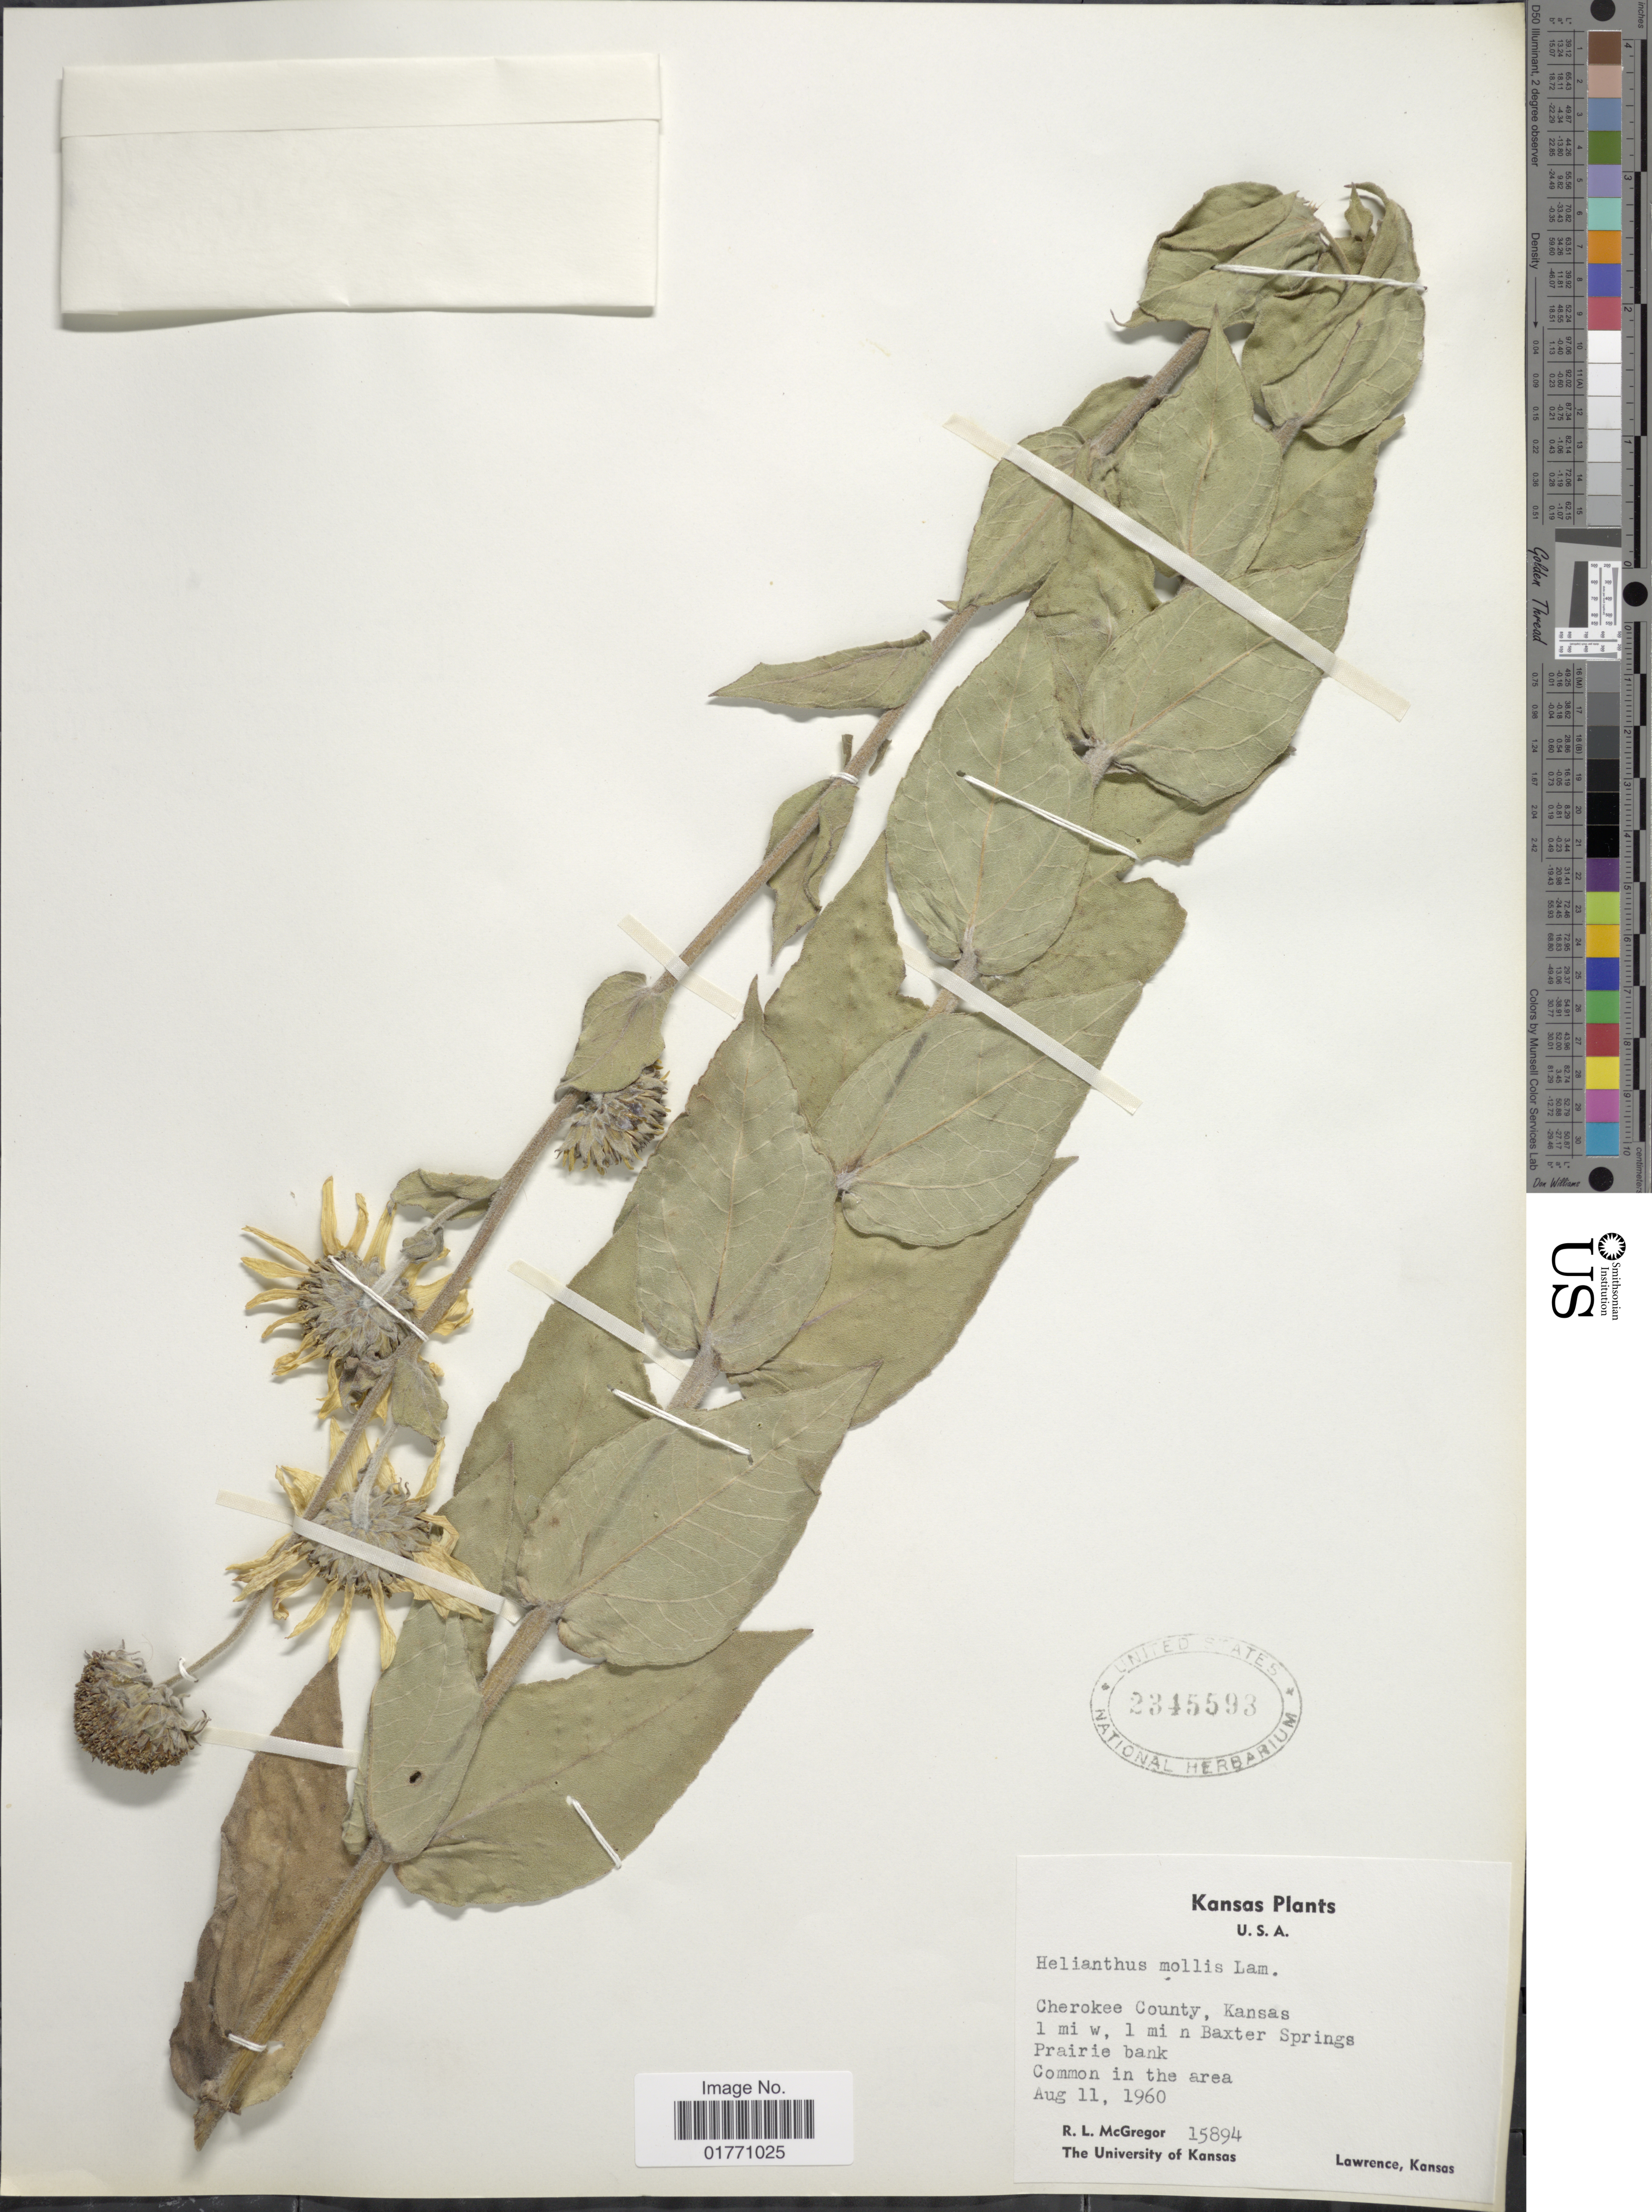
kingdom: Plantae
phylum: Tracheophyta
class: Magnoliopsida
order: Asterales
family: Asteraceae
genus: Helianthus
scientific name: Helianthus mollis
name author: Lam.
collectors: R. McGregor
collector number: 15894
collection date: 1960-08-11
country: United States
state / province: Kansas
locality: Cherokee Co., 1 mi w, 1 mi n Baxter Springs, prairie bank.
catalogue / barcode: US 2345593